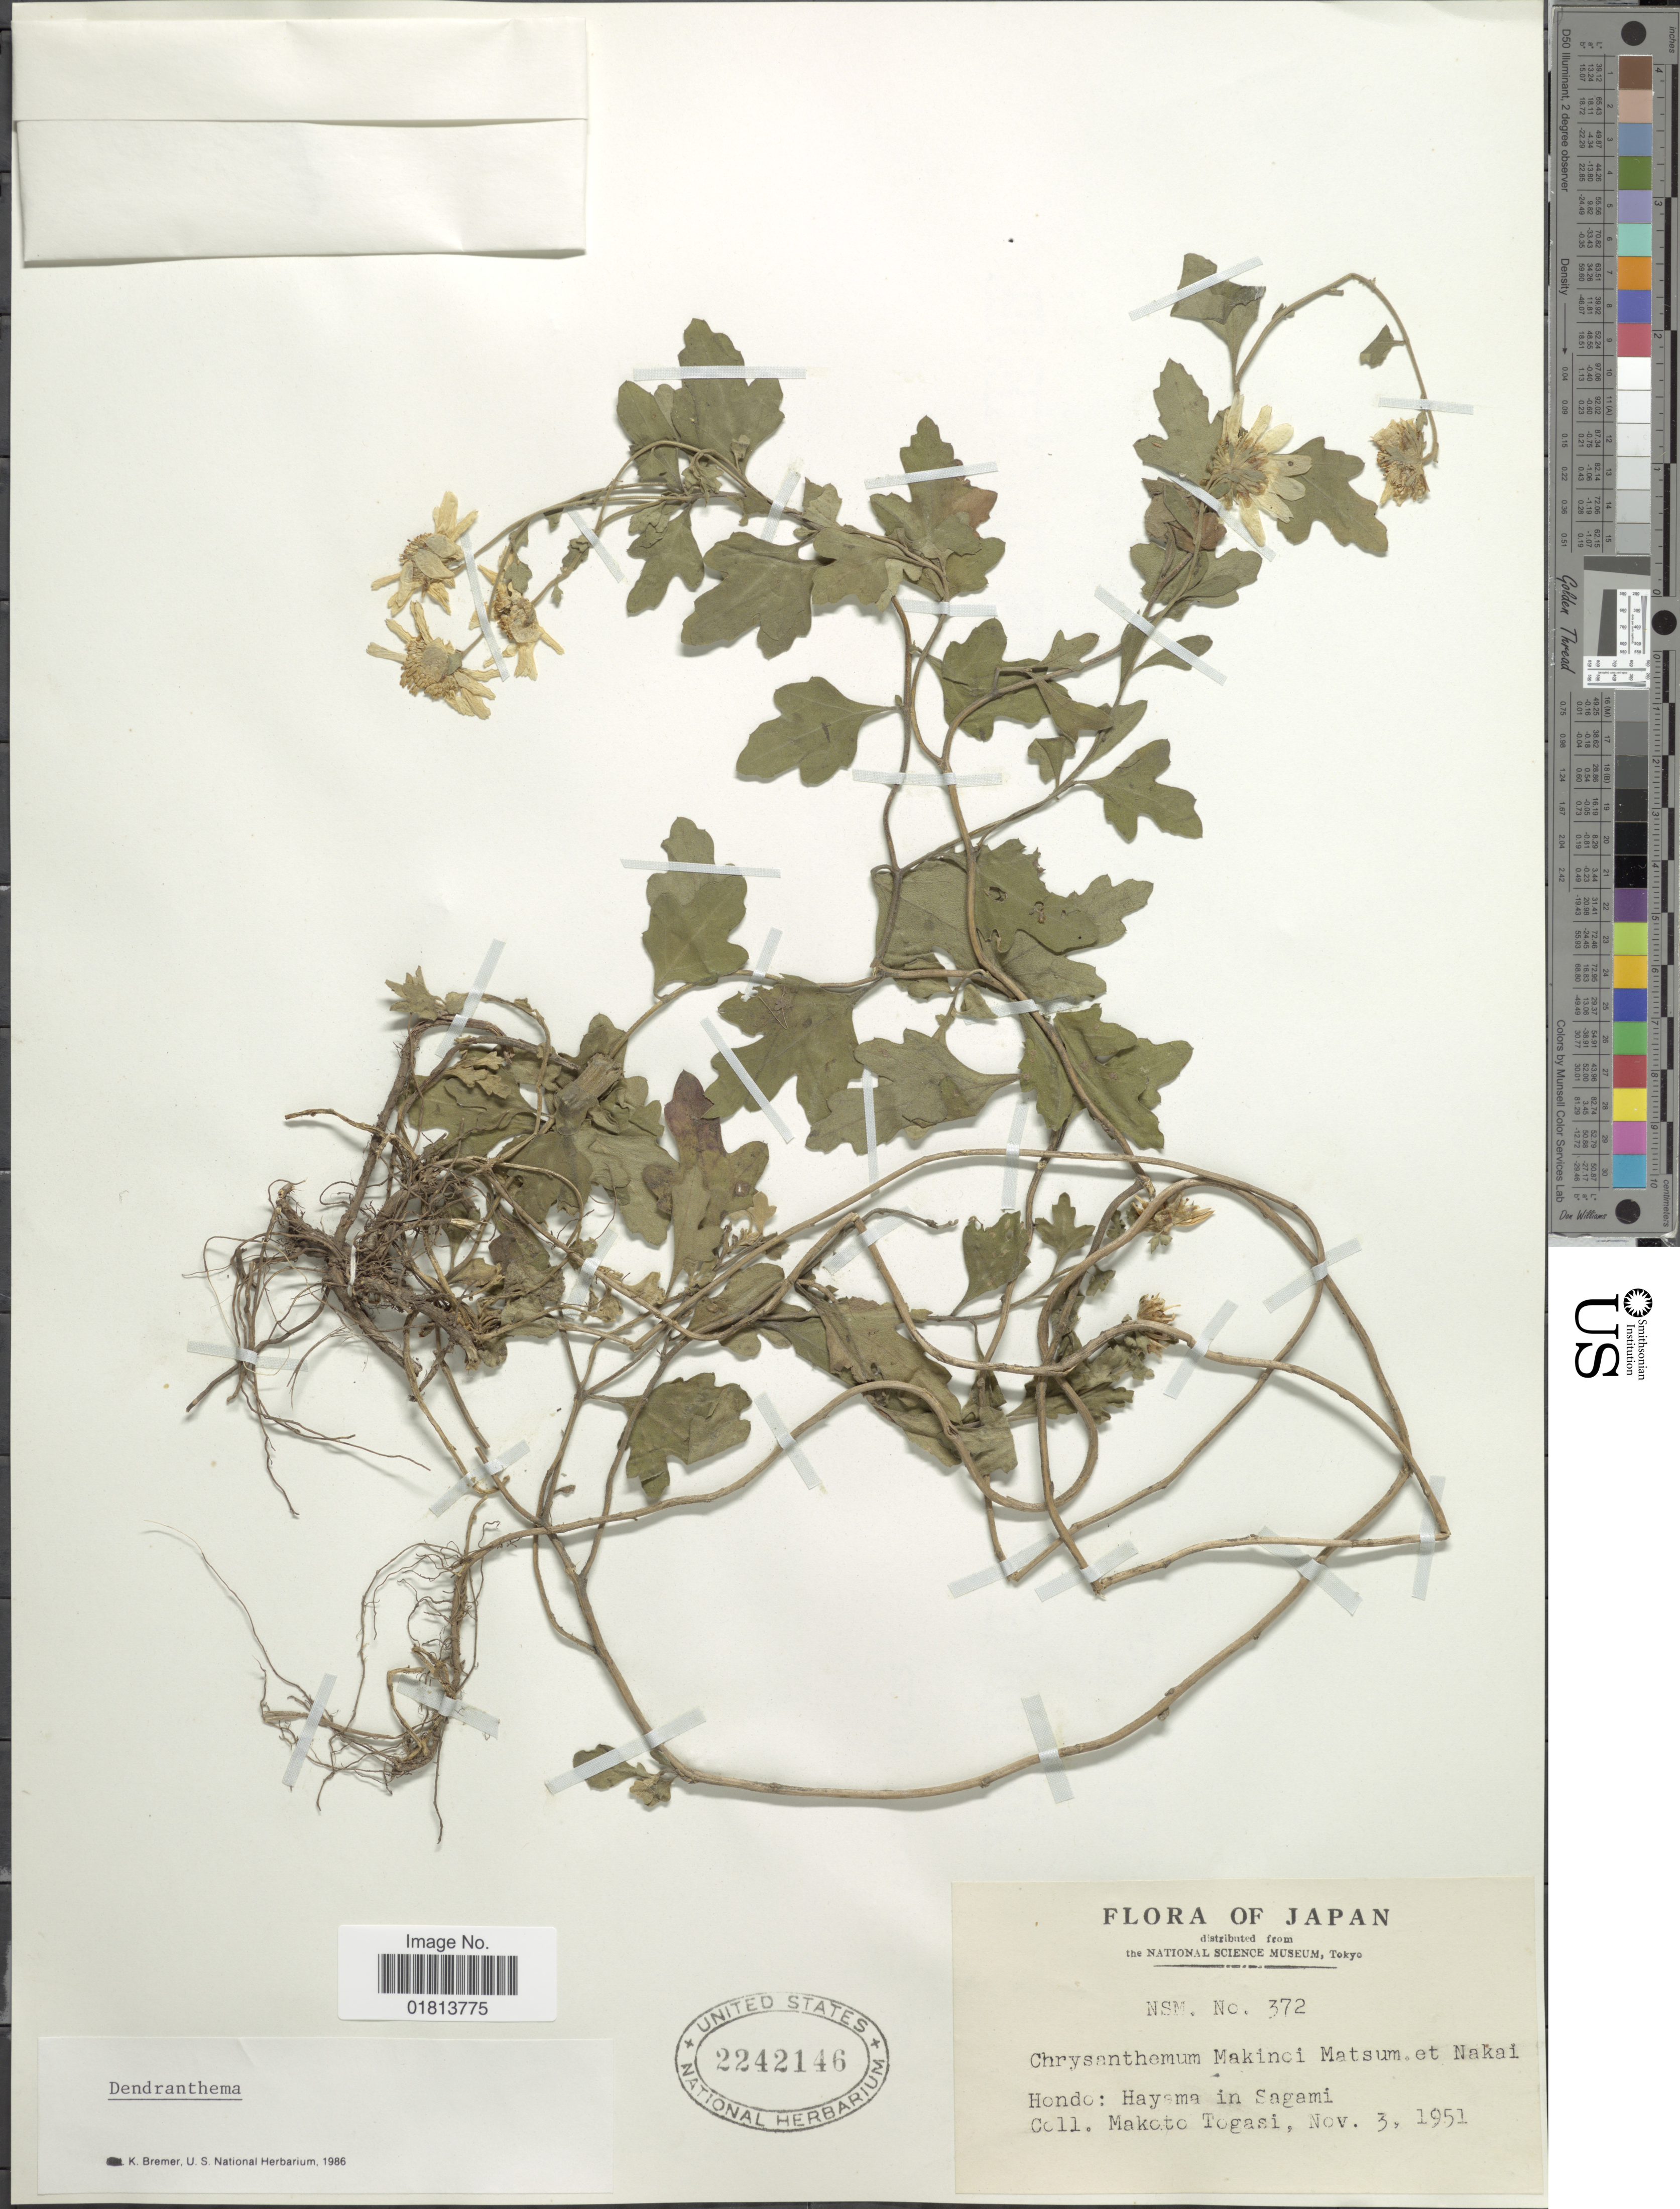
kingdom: Plantae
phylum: Tracheophyta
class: Magnoliopsida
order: Asterales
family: Asteraceae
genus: Dendranthema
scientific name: Dendranthema makinoi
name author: Matsum. & Nakai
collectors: M. Togasi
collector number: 372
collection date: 1951-11-03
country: Japan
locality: Hondo: Haysma in Sagami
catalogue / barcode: US 2242146